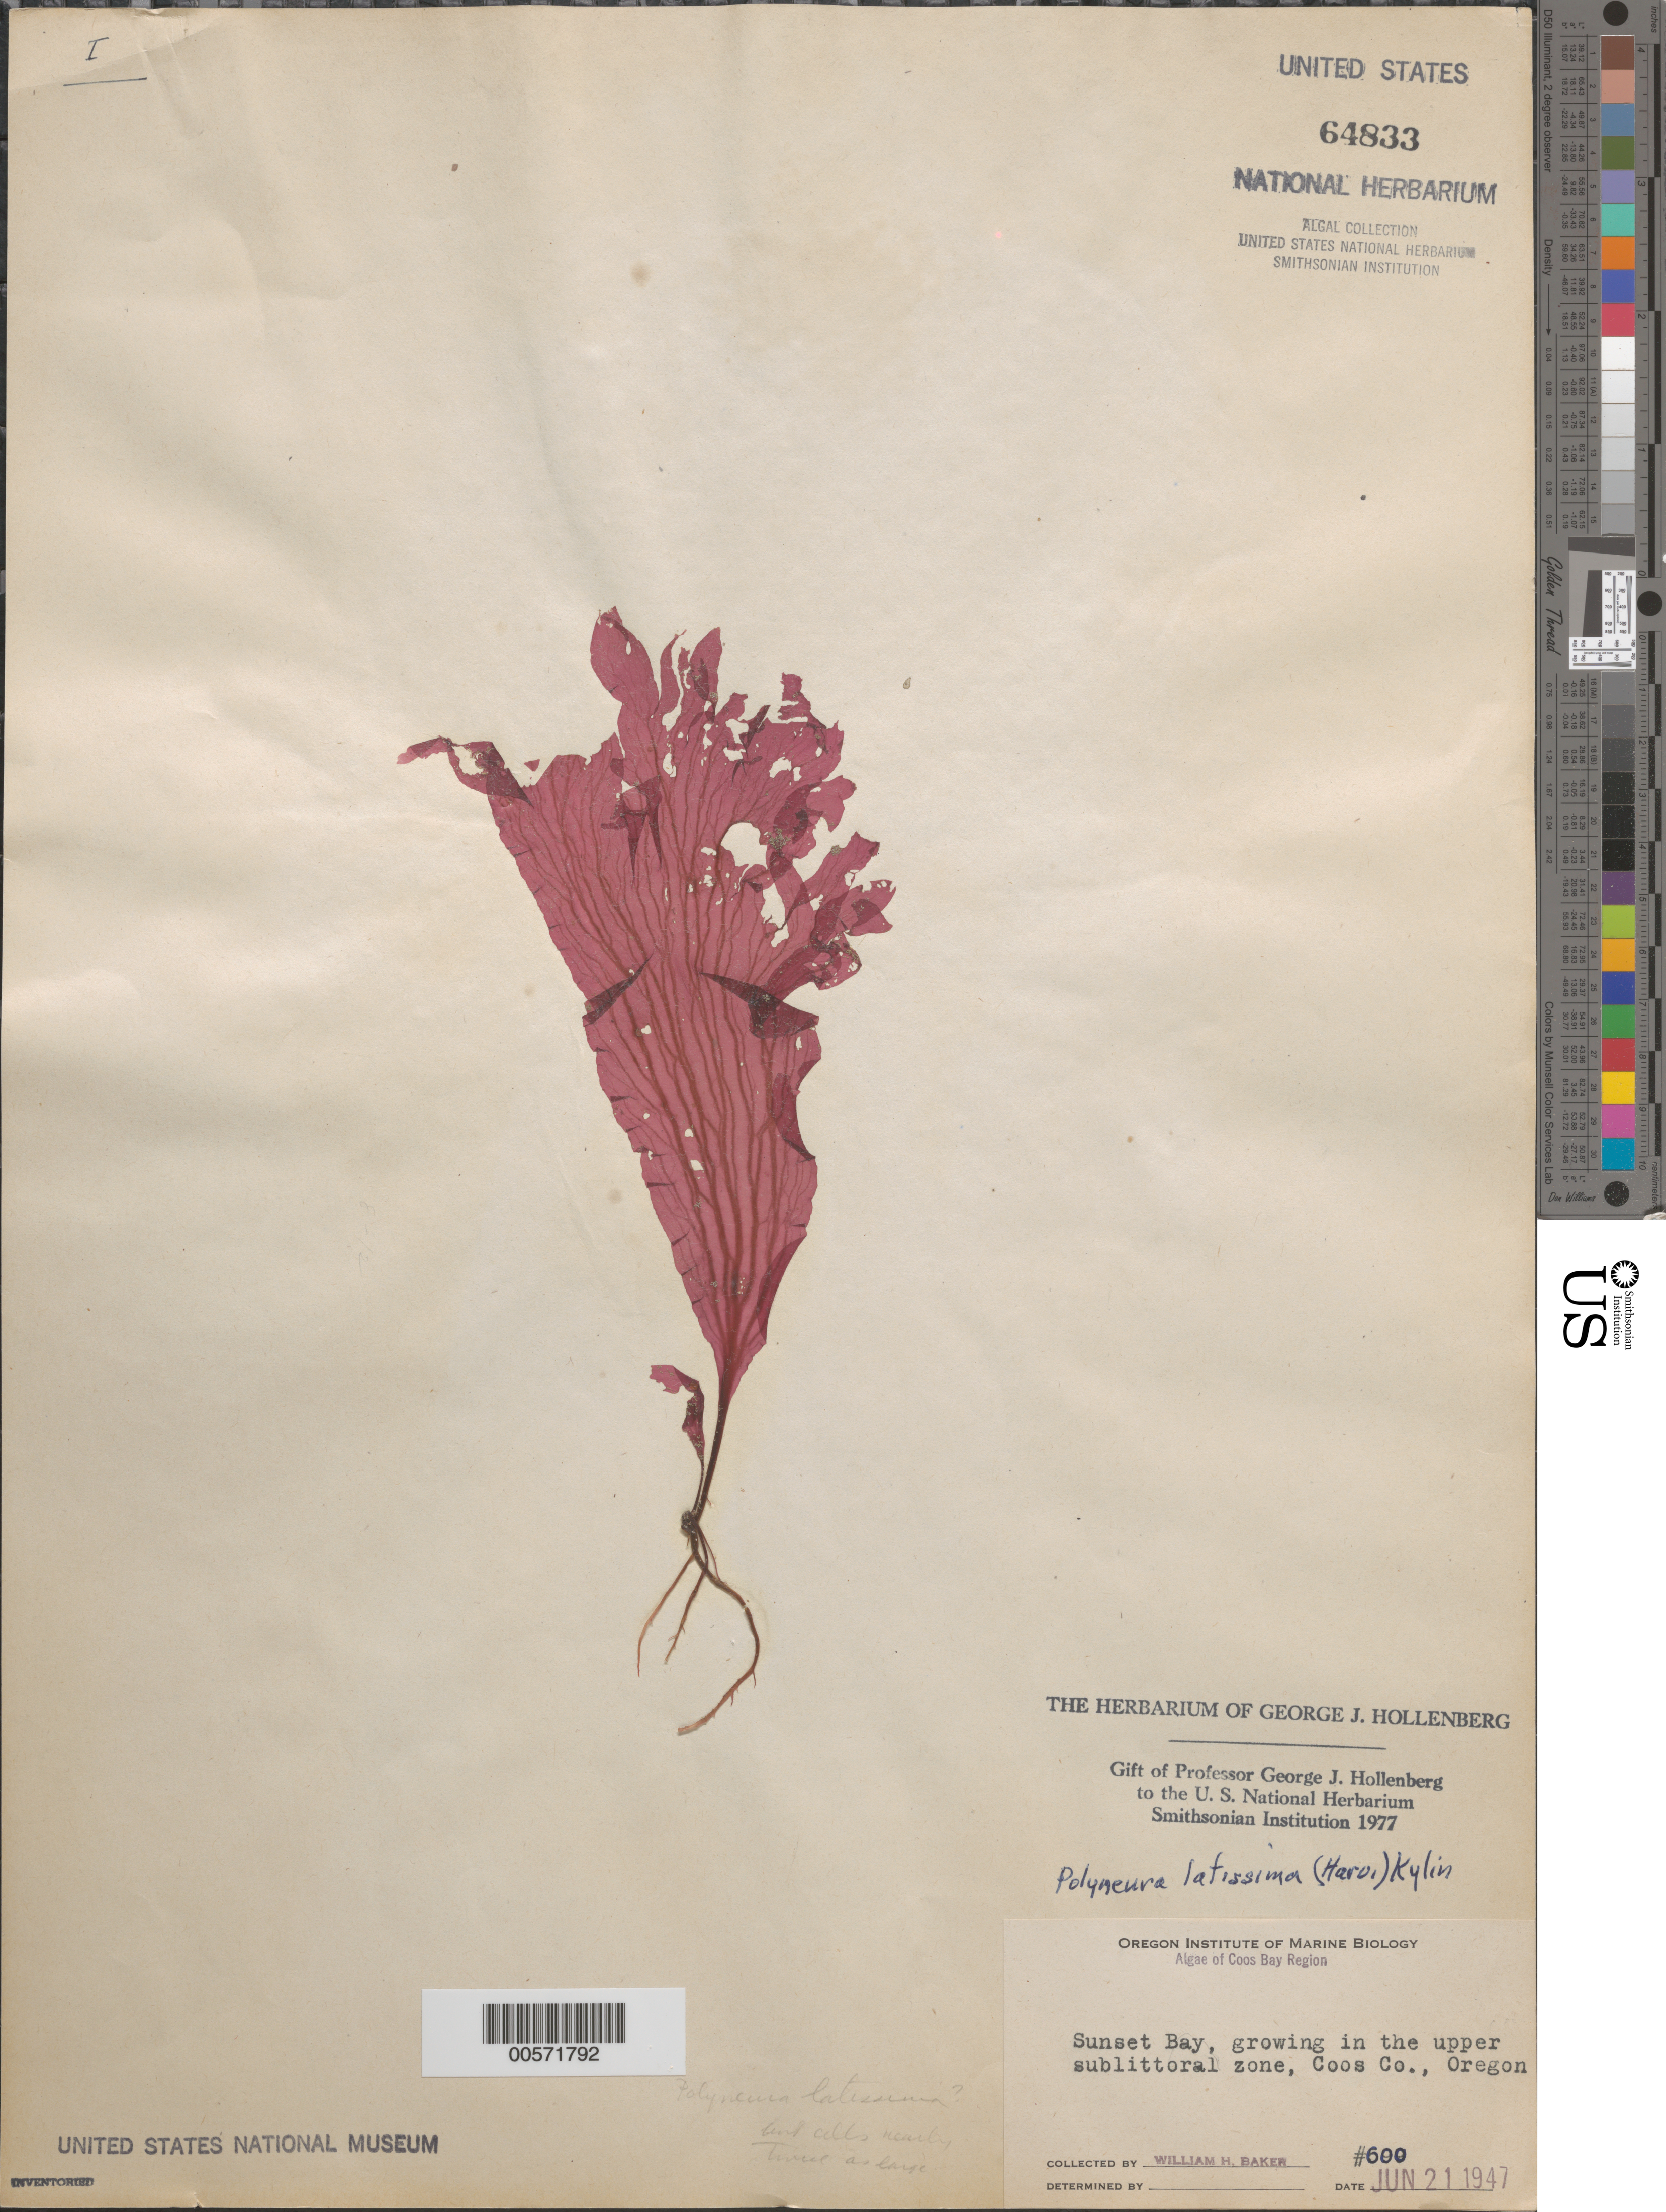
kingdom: Plantae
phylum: Rhodophyta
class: Florideophyceae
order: Ceramiales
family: Delesseriaceae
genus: Polyneura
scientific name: Polyneura latissima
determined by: Hollenberg, George J.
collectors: W. H. Baker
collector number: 600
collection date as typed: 21 Jun 1947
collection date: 1947-06-21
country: United States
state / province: Oregon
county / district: Coos County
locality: Sunset Bay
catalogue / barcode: US 64833